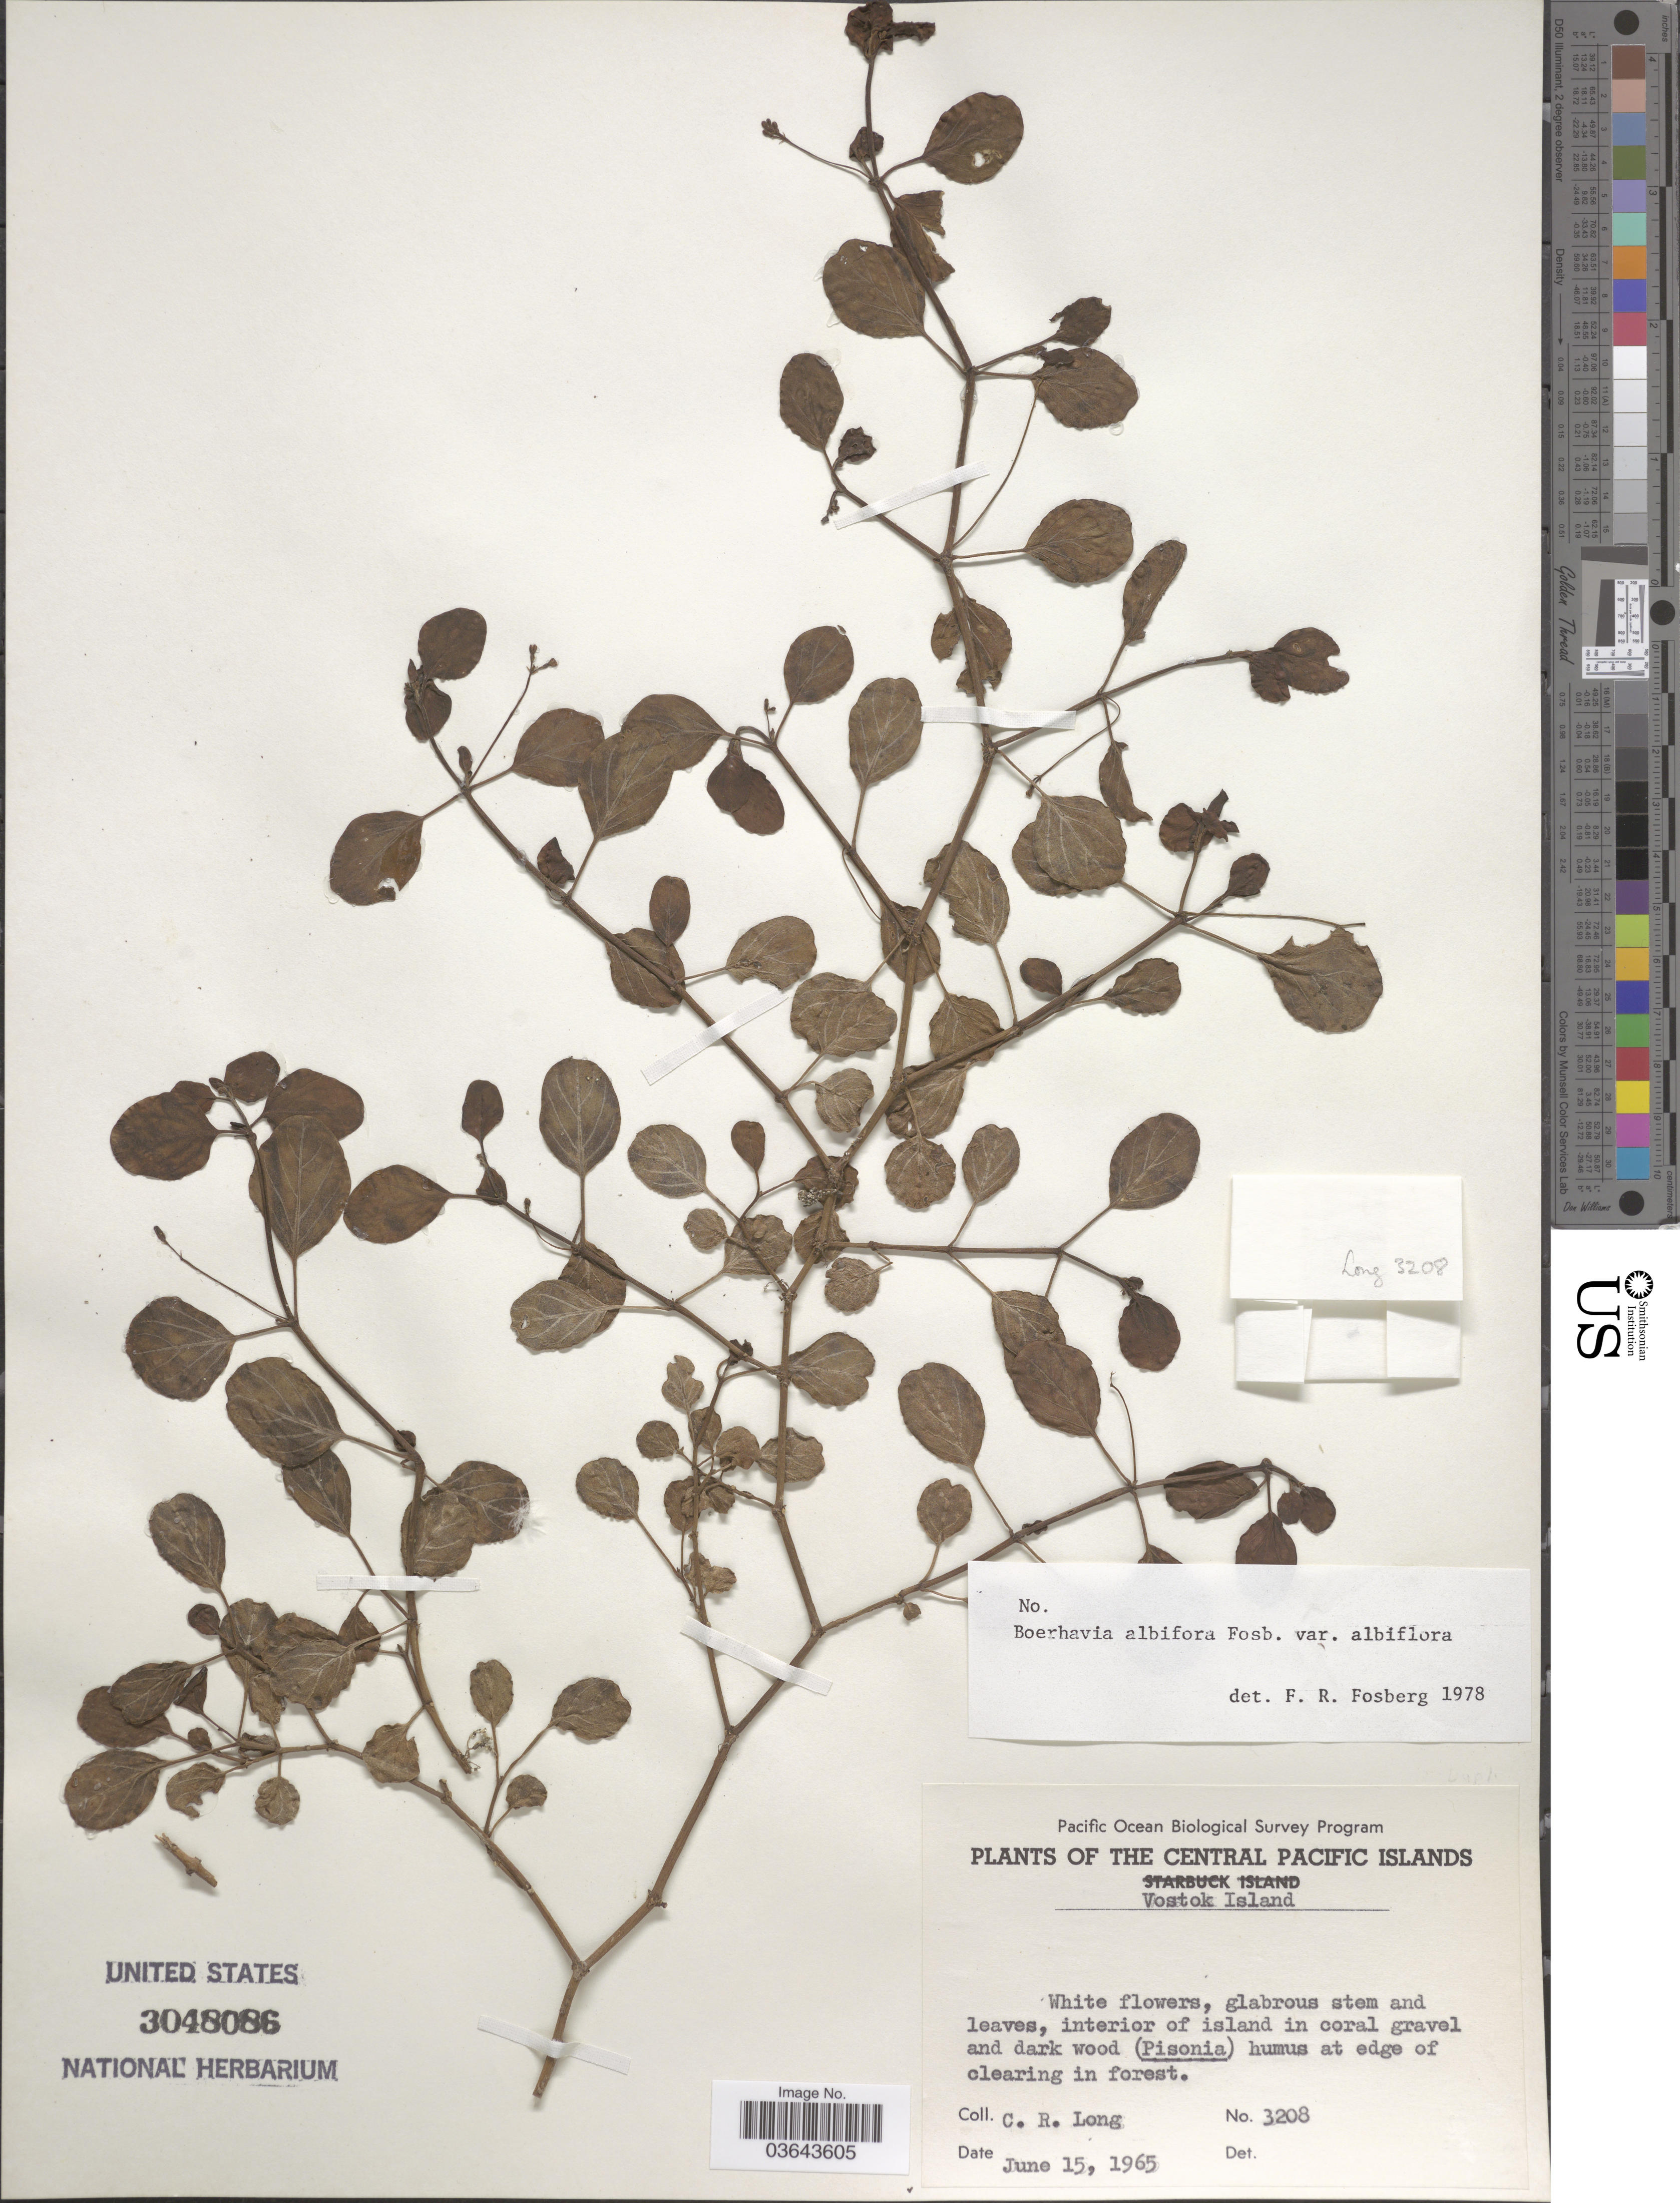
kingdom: Plantae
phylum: Tracheophyta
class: Magnoliopsida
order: Caryophyllales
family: Nyctaginaceae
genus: Boerhavia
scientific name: Boerhavia albiflora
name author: Fosberg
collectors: C. R. Long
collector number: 3208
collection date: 1965-06-15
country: Kiribati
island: Vostok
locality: The Central Pacific Islands. Vostok Island.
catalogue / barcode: US 3048086